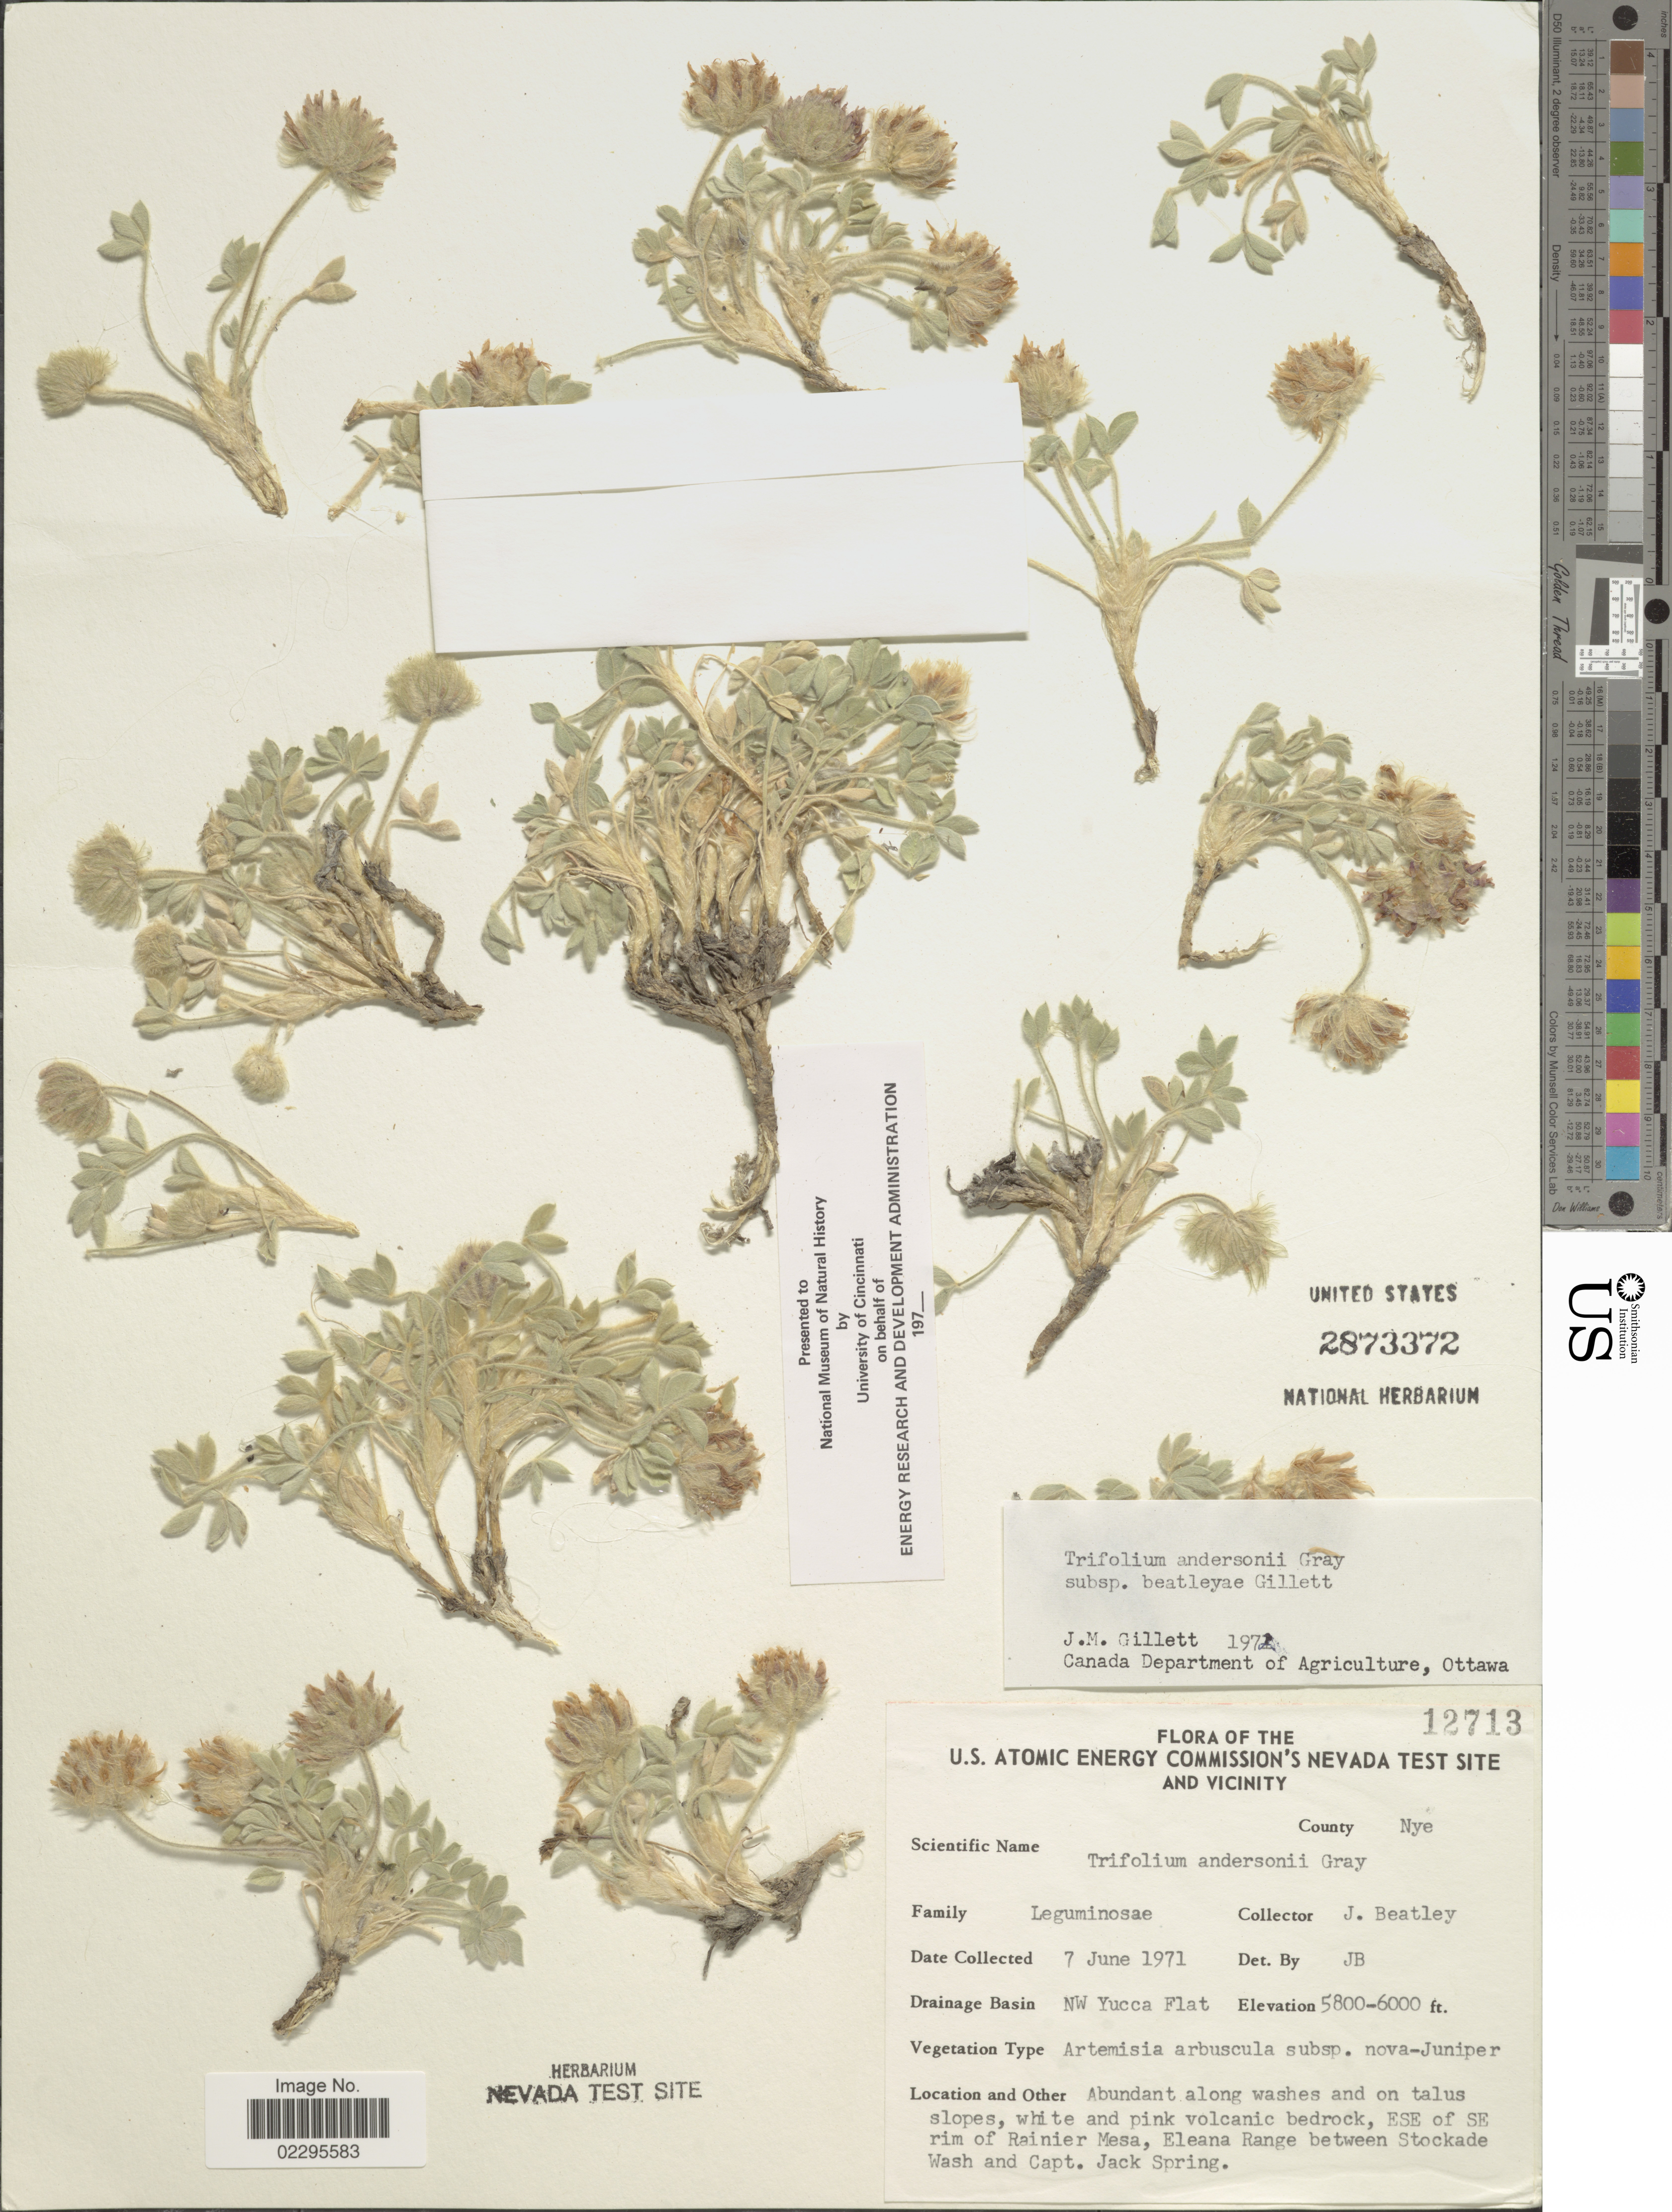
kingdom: Plantae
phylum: Tracheophyta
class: Magnoliopsida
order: Fabales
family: Fabaceae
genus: Trifolium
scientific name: Trifolium andersonii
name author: A. Gray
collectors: J. C. Beatley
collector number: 12713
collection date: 1971-06-07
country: United States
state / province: Nevada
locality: U. S. Atomic Energy Commission's Nevada Test Site and vicinity. County Nye. Drainage Basin NW Yucca Flat. ESE of SE rim of Rainier Mesa, Eleana Range between Stockade Wash and Capt. Jack Spring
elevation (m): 1768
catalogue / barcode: US 2873372